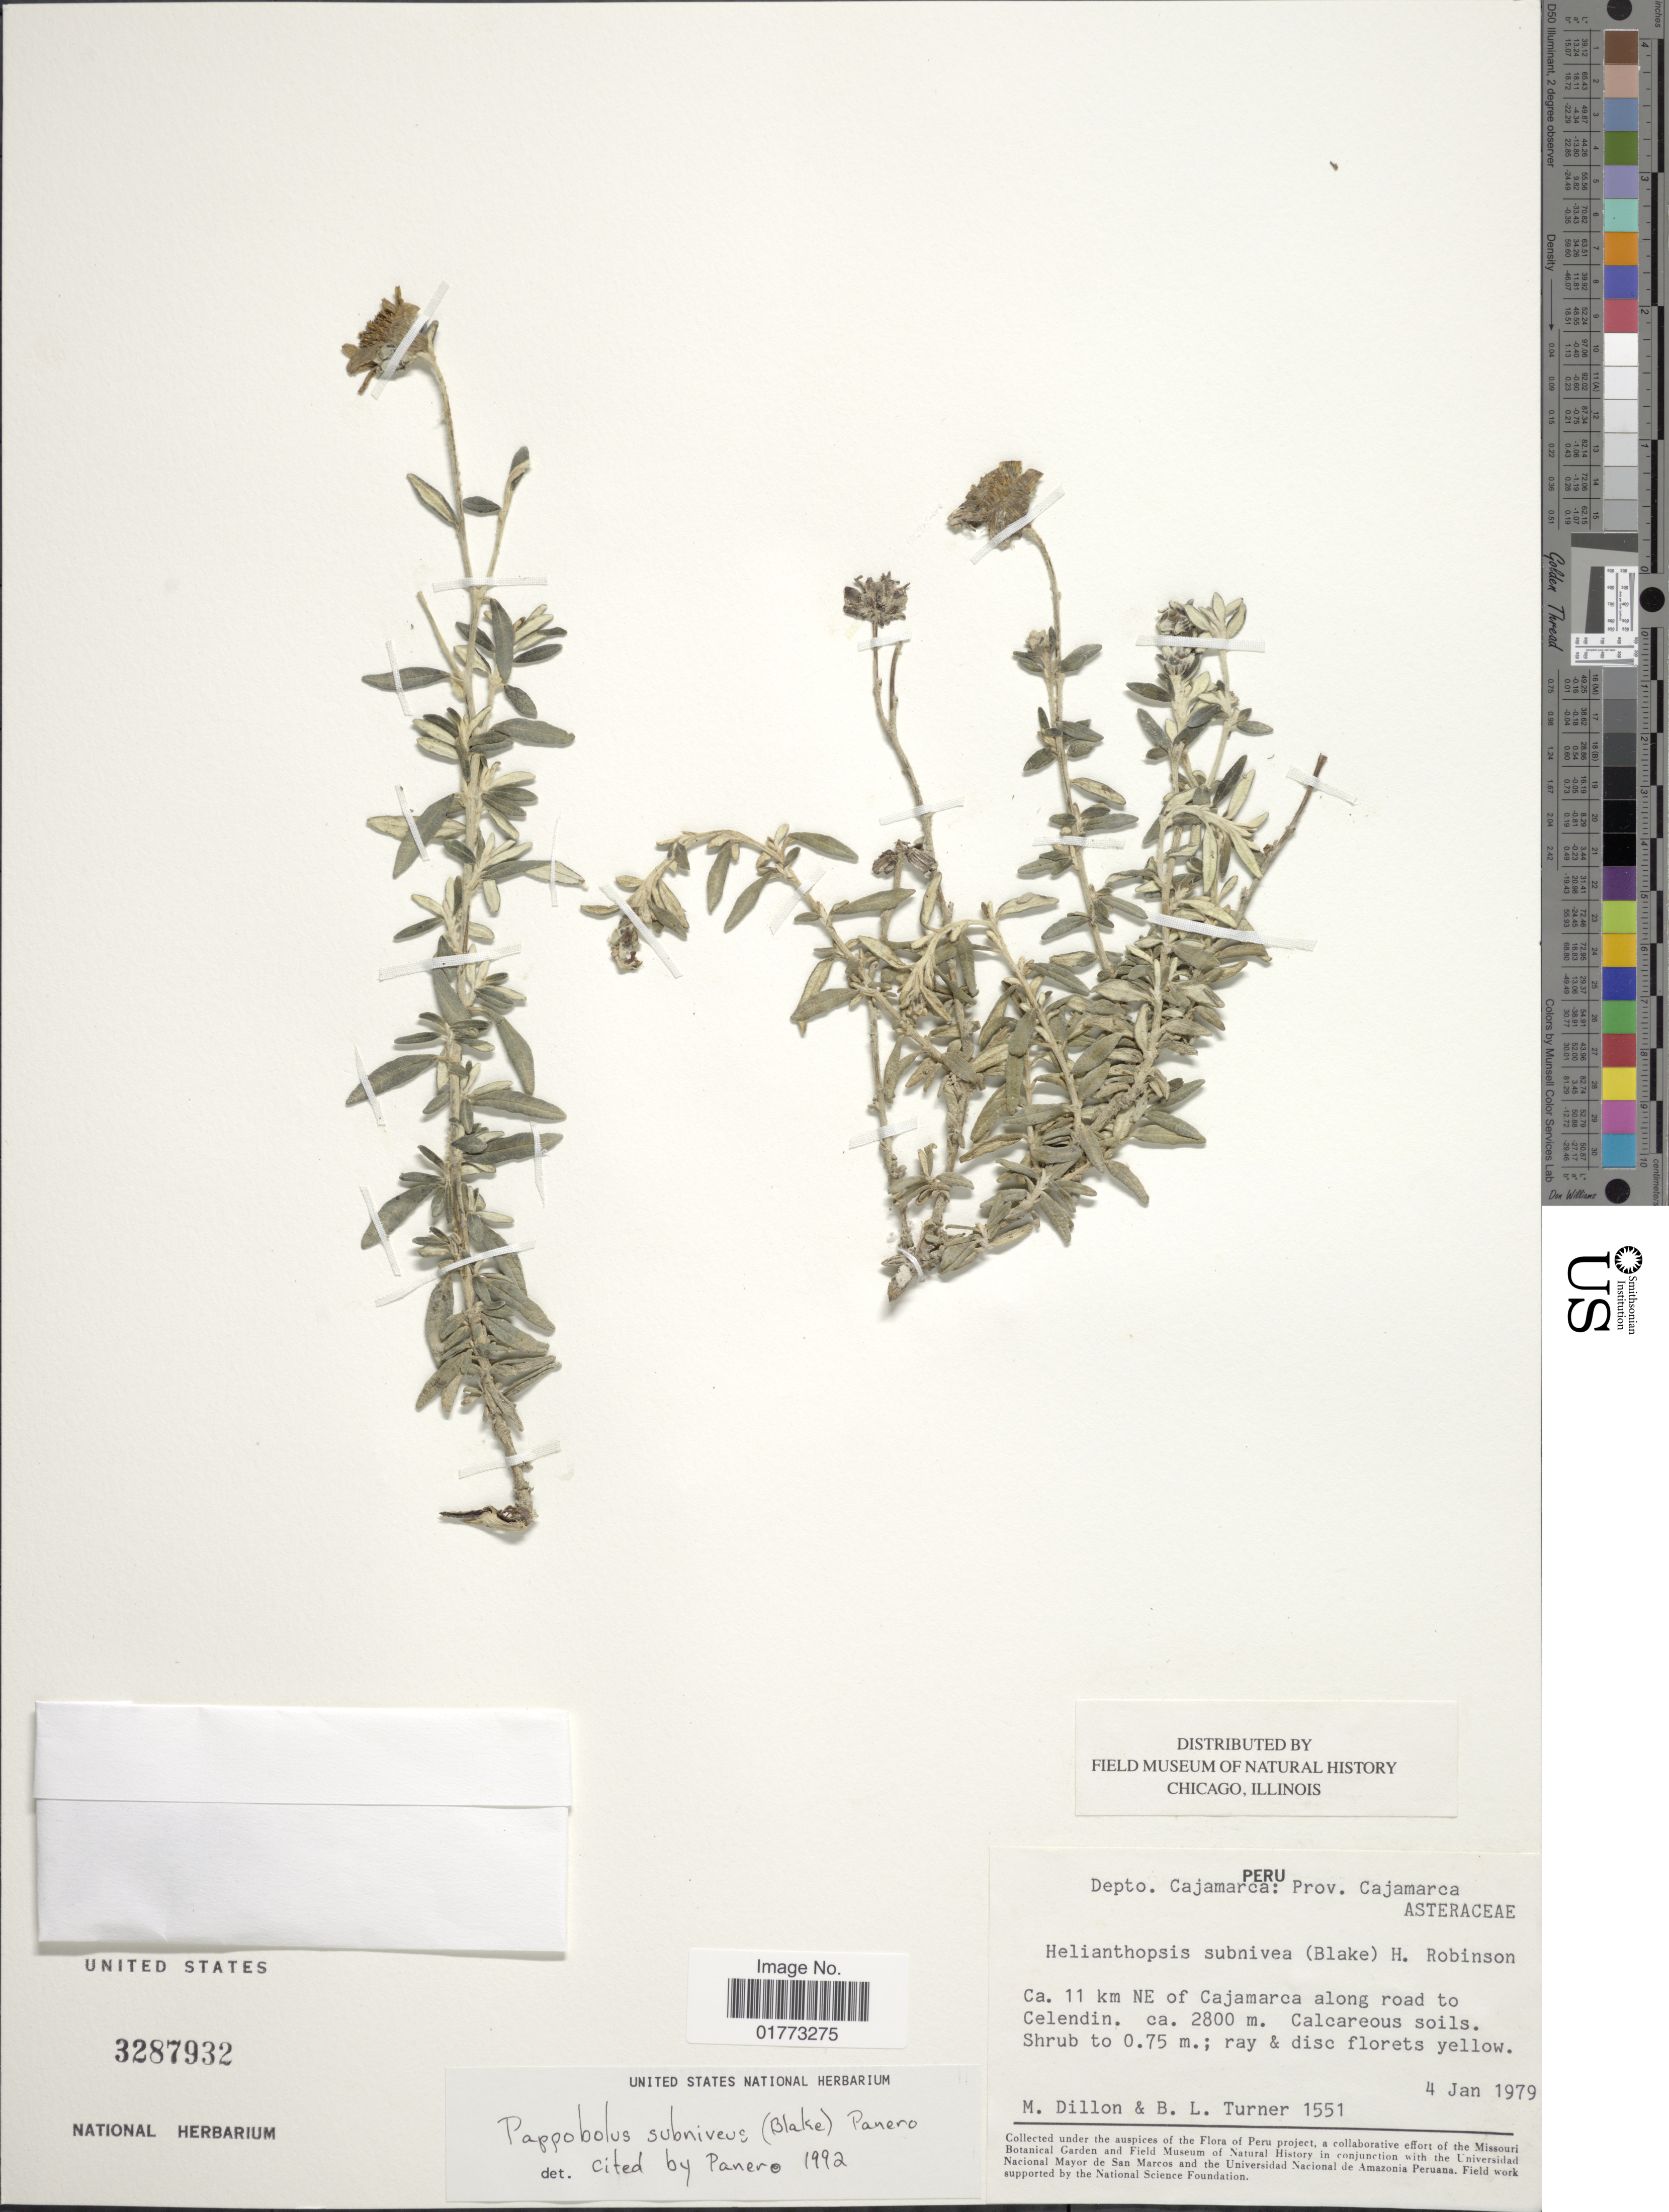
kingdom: Plantae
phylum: Tracheophyta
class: Magnoliopsida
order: Asterales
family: Asteraceae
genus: Pappobolus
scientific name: Pappobolus subniveus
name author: (S.F. Blake) Panero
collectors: M. O. Dillon & B. L. Turner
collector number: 1551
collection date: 1979-01-04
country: Peru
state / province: Cajamarca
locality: Depto. Cajamarca, Ca. 11 km NE of Cajamarca along road to Celendin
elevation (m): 2800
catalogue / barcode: US 3287932